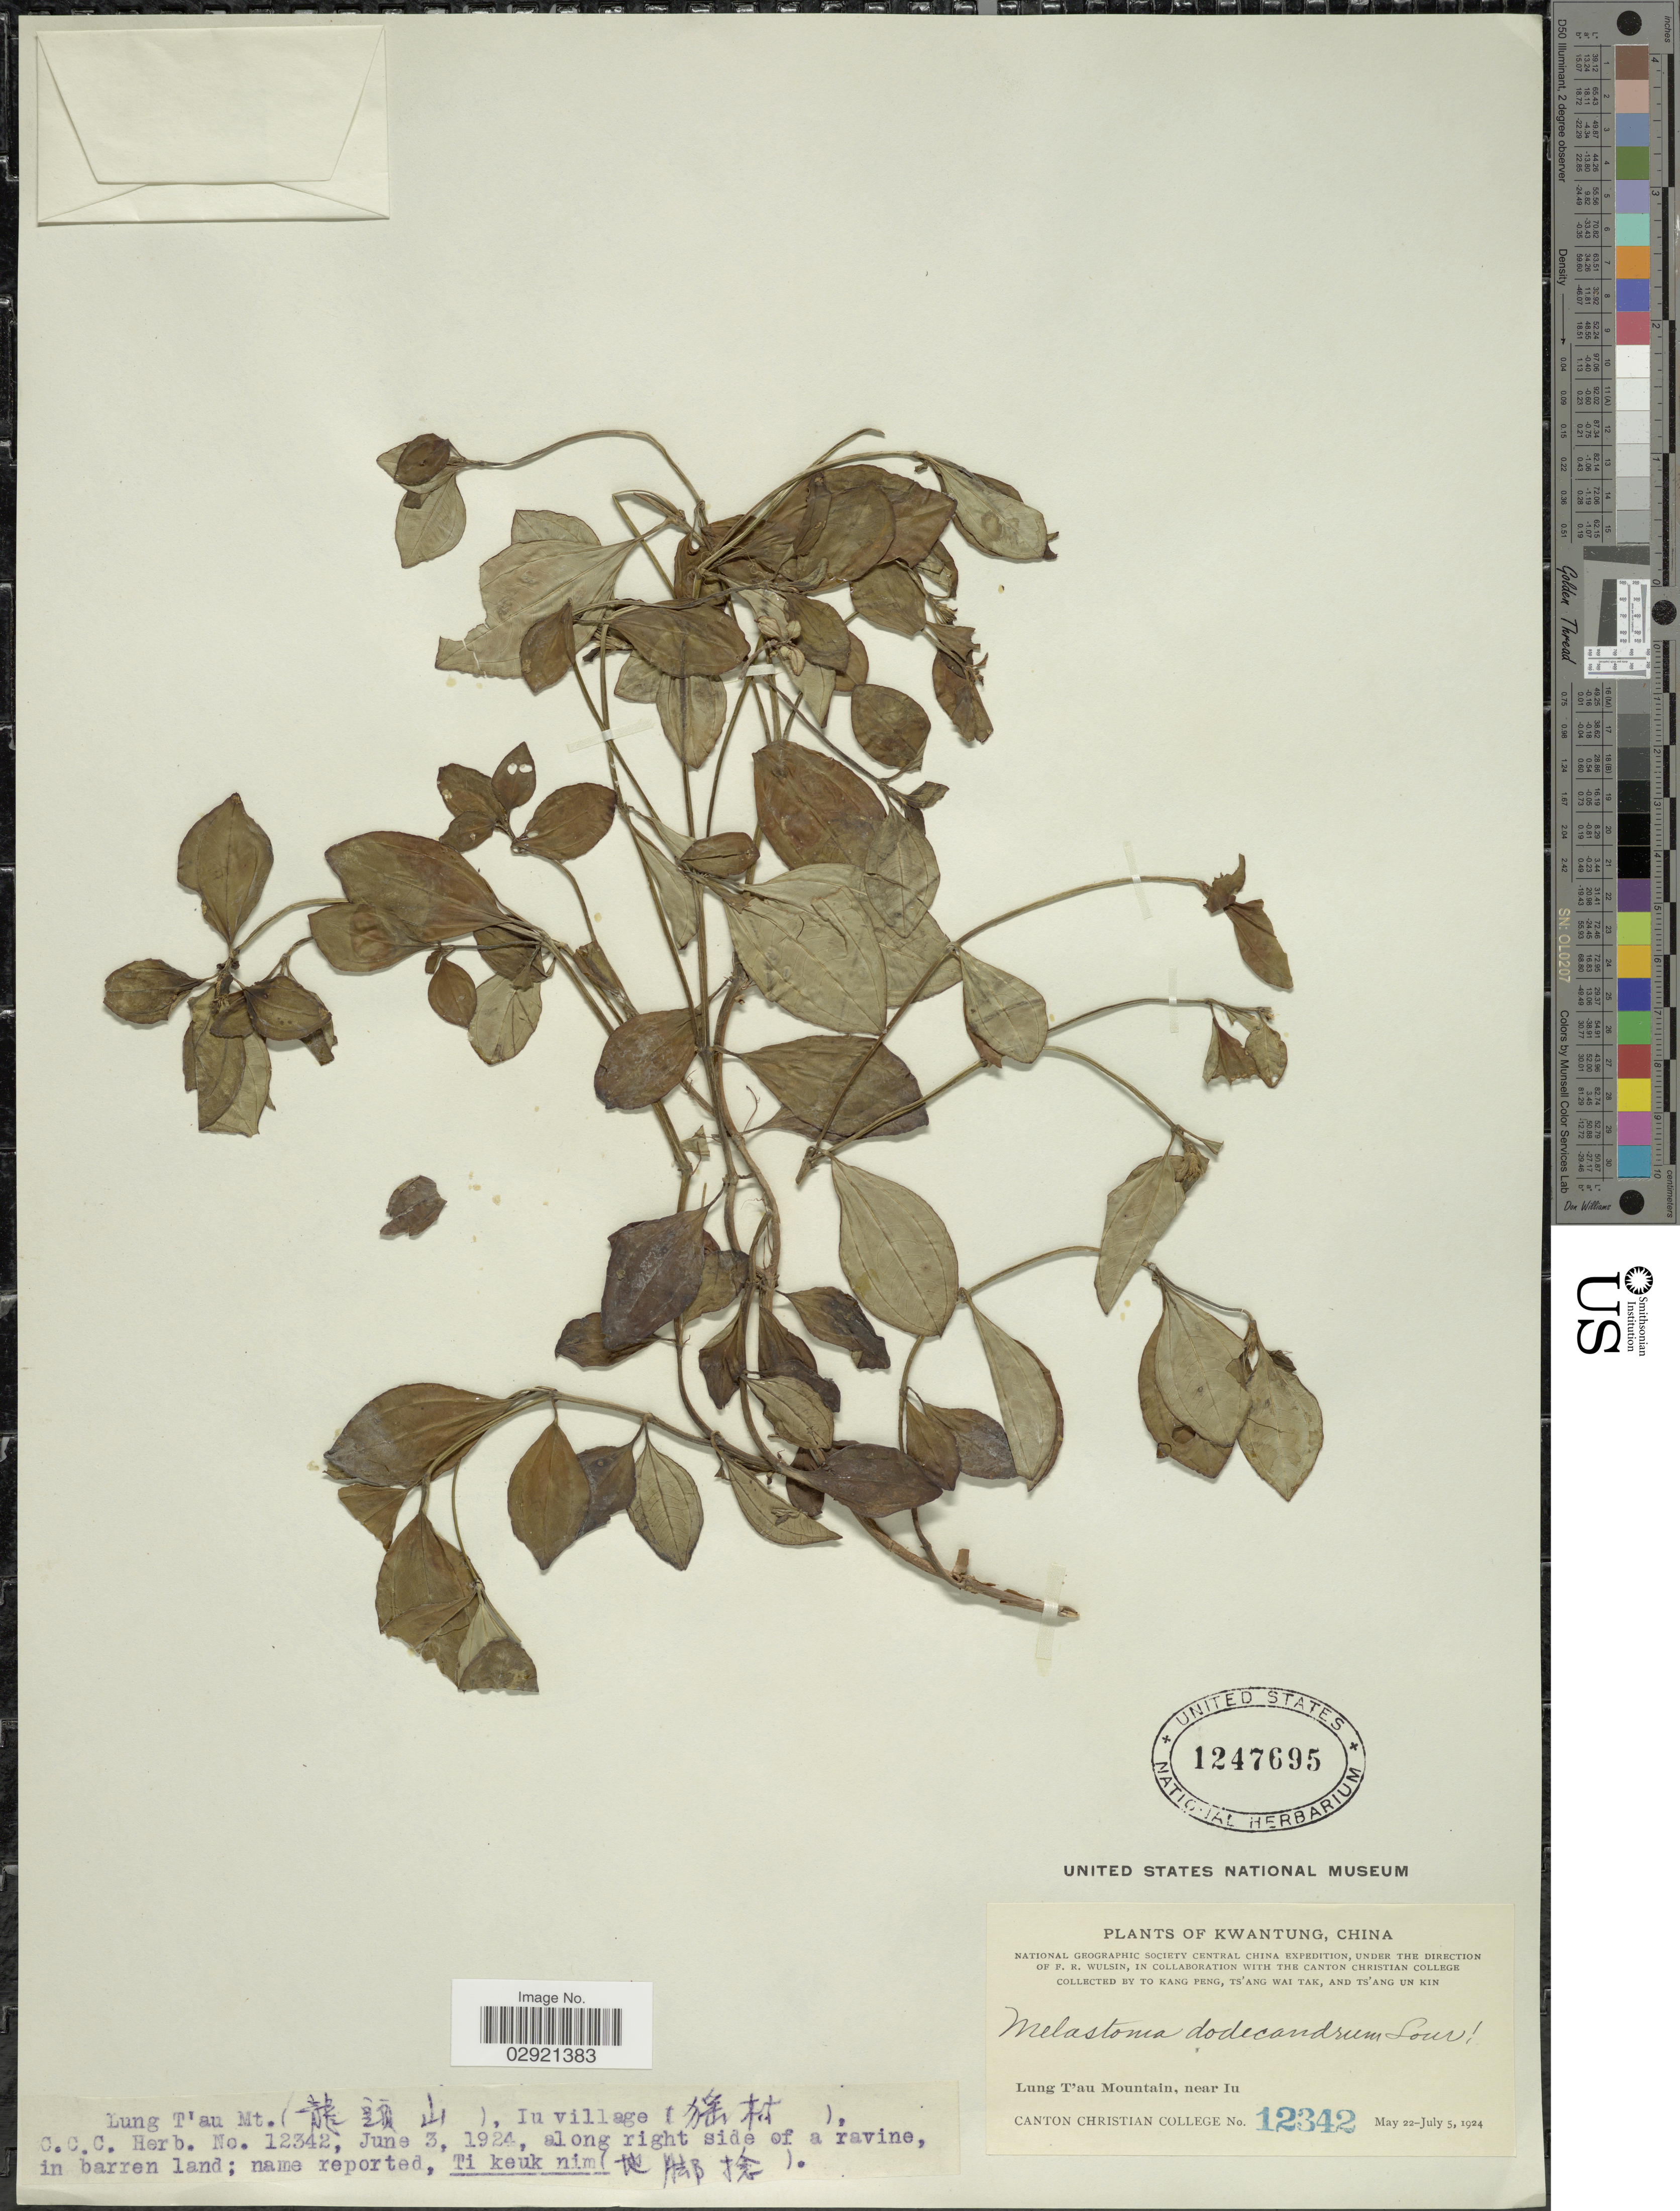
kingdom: Plantae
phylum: Tracheophyta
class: Magnoliopsida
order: Myrtales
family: Melastomataceae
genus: Melastoma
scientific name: Melastoma dodecandra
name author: Lour.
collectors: T. K. Peng, W. T. Tsang & Ts' Ang Un Kin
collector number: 12342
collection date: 1924-06-03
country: China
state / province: Guangdong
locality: Kwangtung. Lang T'au Mountain, In village (X).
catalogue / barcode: US 1247695